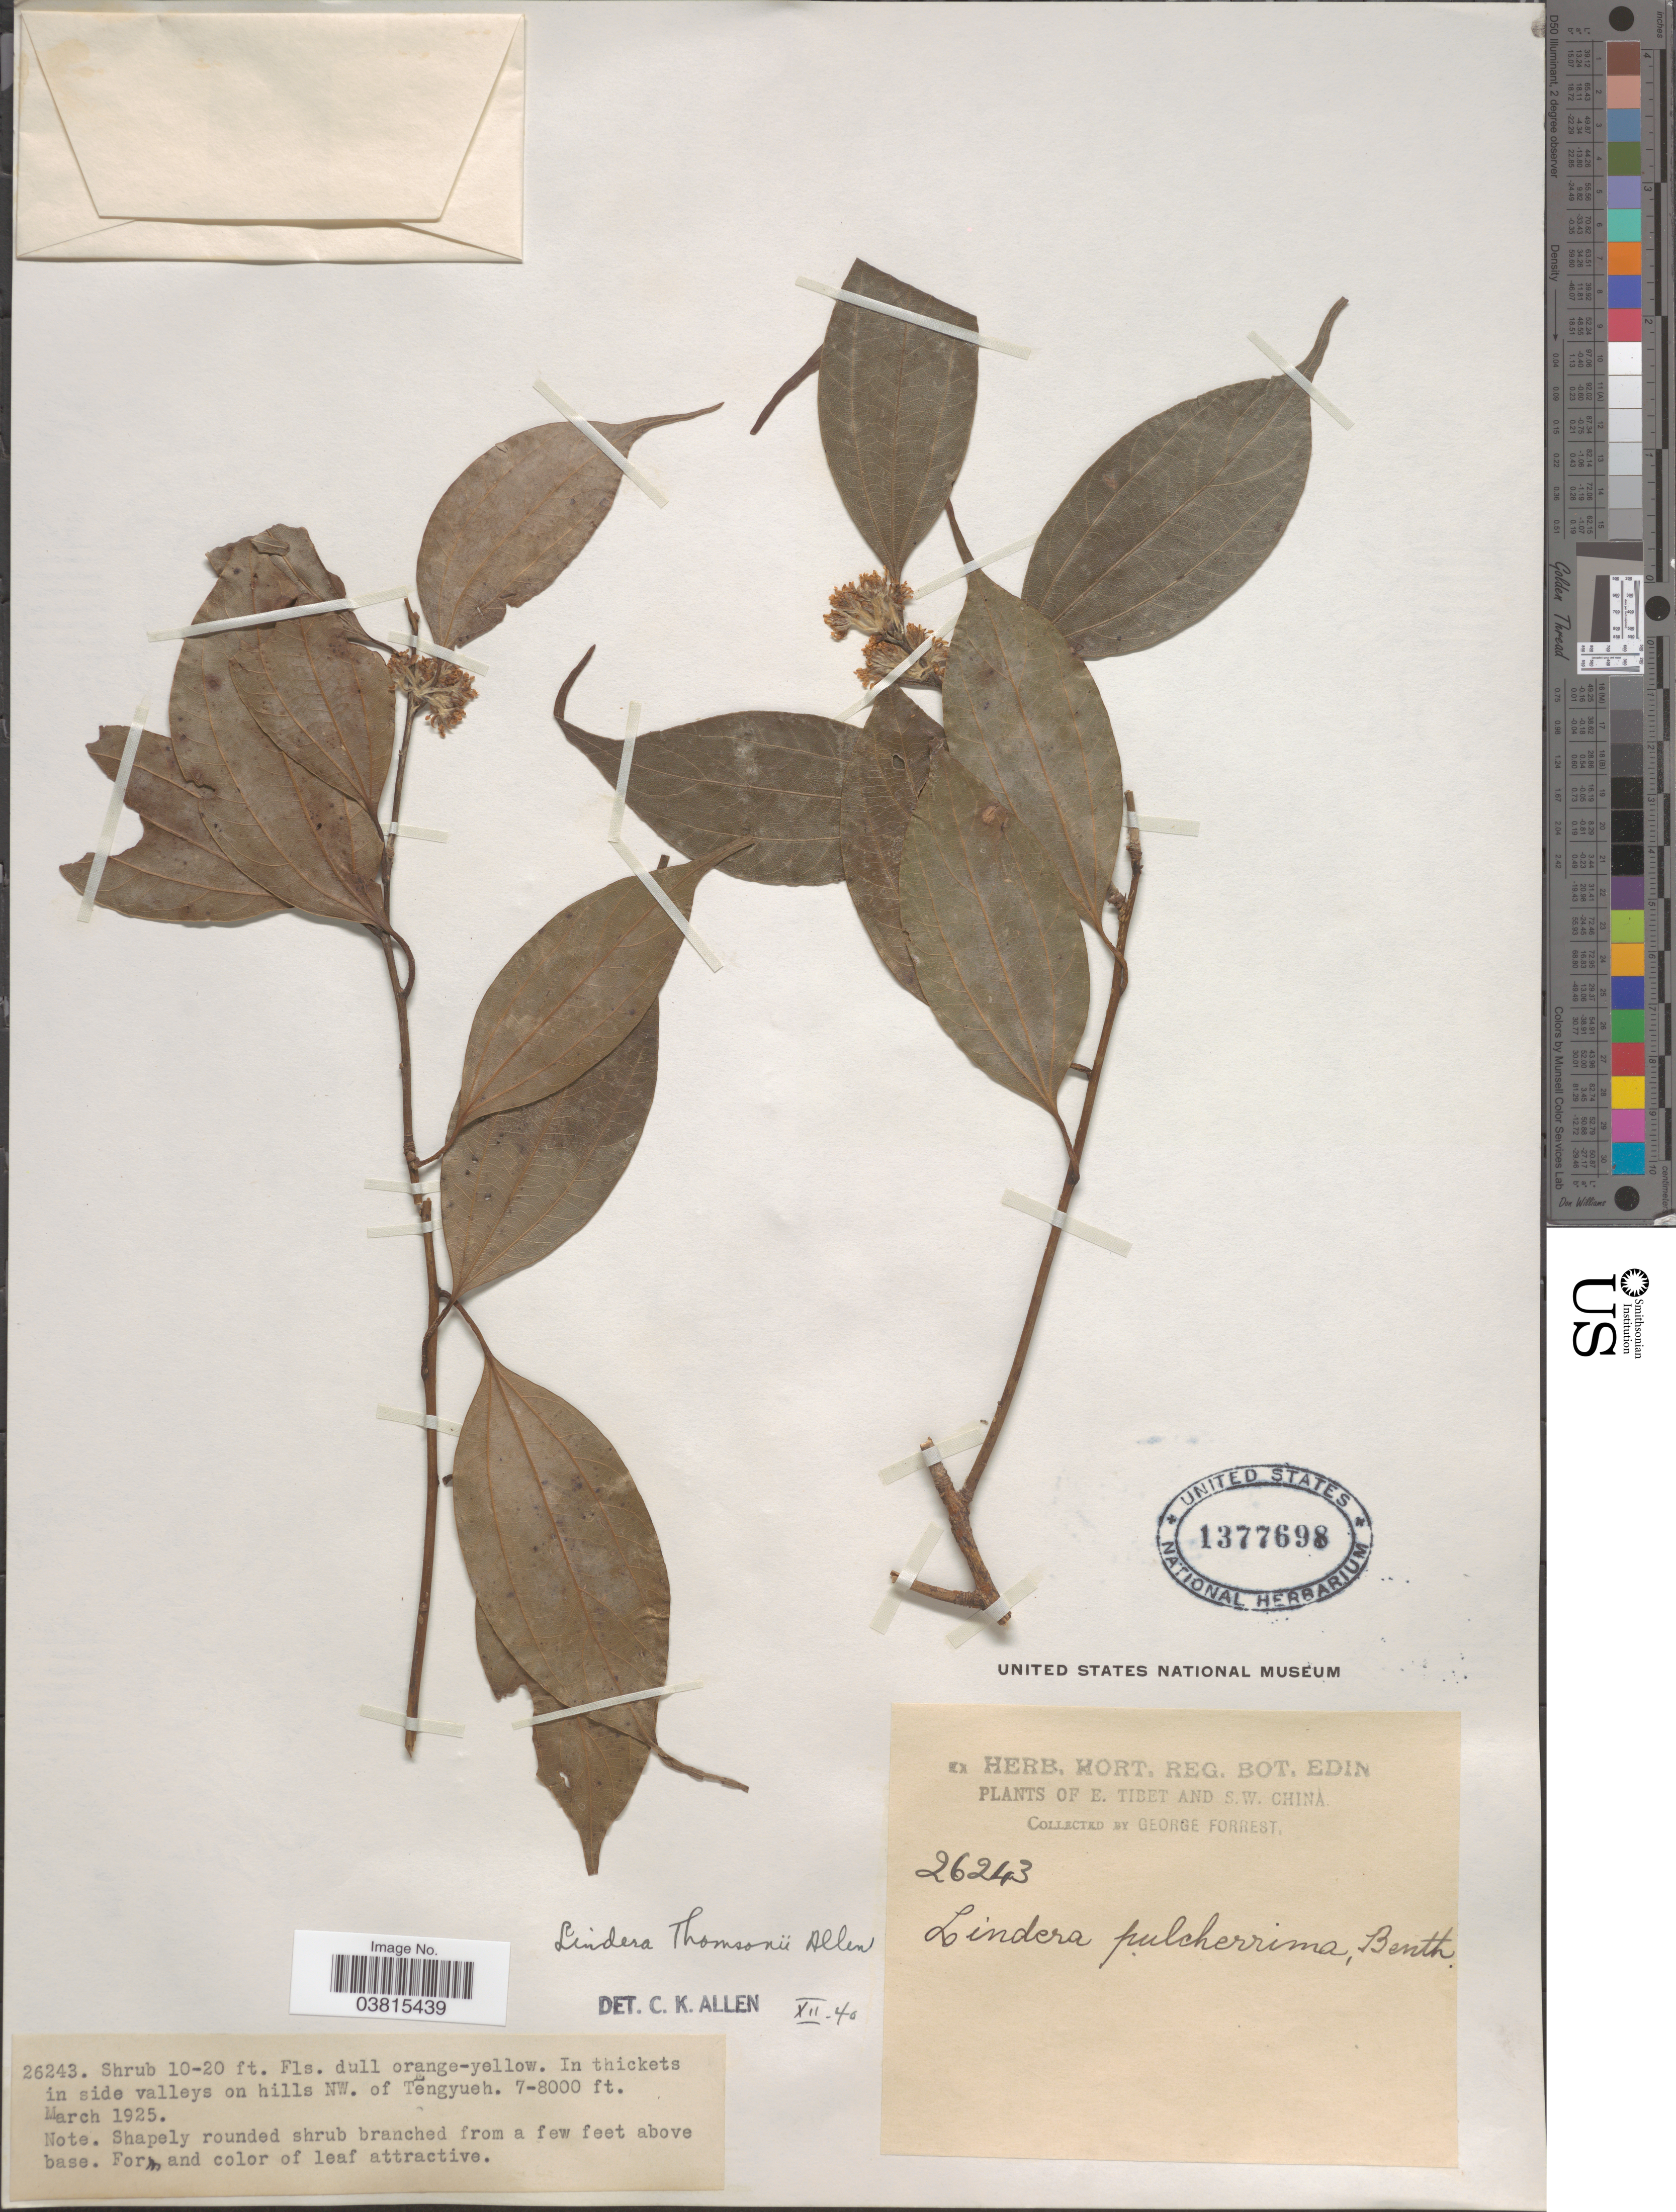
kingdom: Plantae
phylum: Tracheophyta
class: Magnoliopsida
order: Laurales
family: Lauraceae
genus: Lindera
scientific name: Lindera thomsonii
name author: C.K. Allen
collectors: G. Forrest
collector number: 26243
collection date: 1925-03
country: China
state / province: Xizang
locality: E. Tibet and S.W. China. In thickets in side valleys on hills NW. of Tengyueh.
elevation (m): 2134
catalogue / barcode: US 1377698